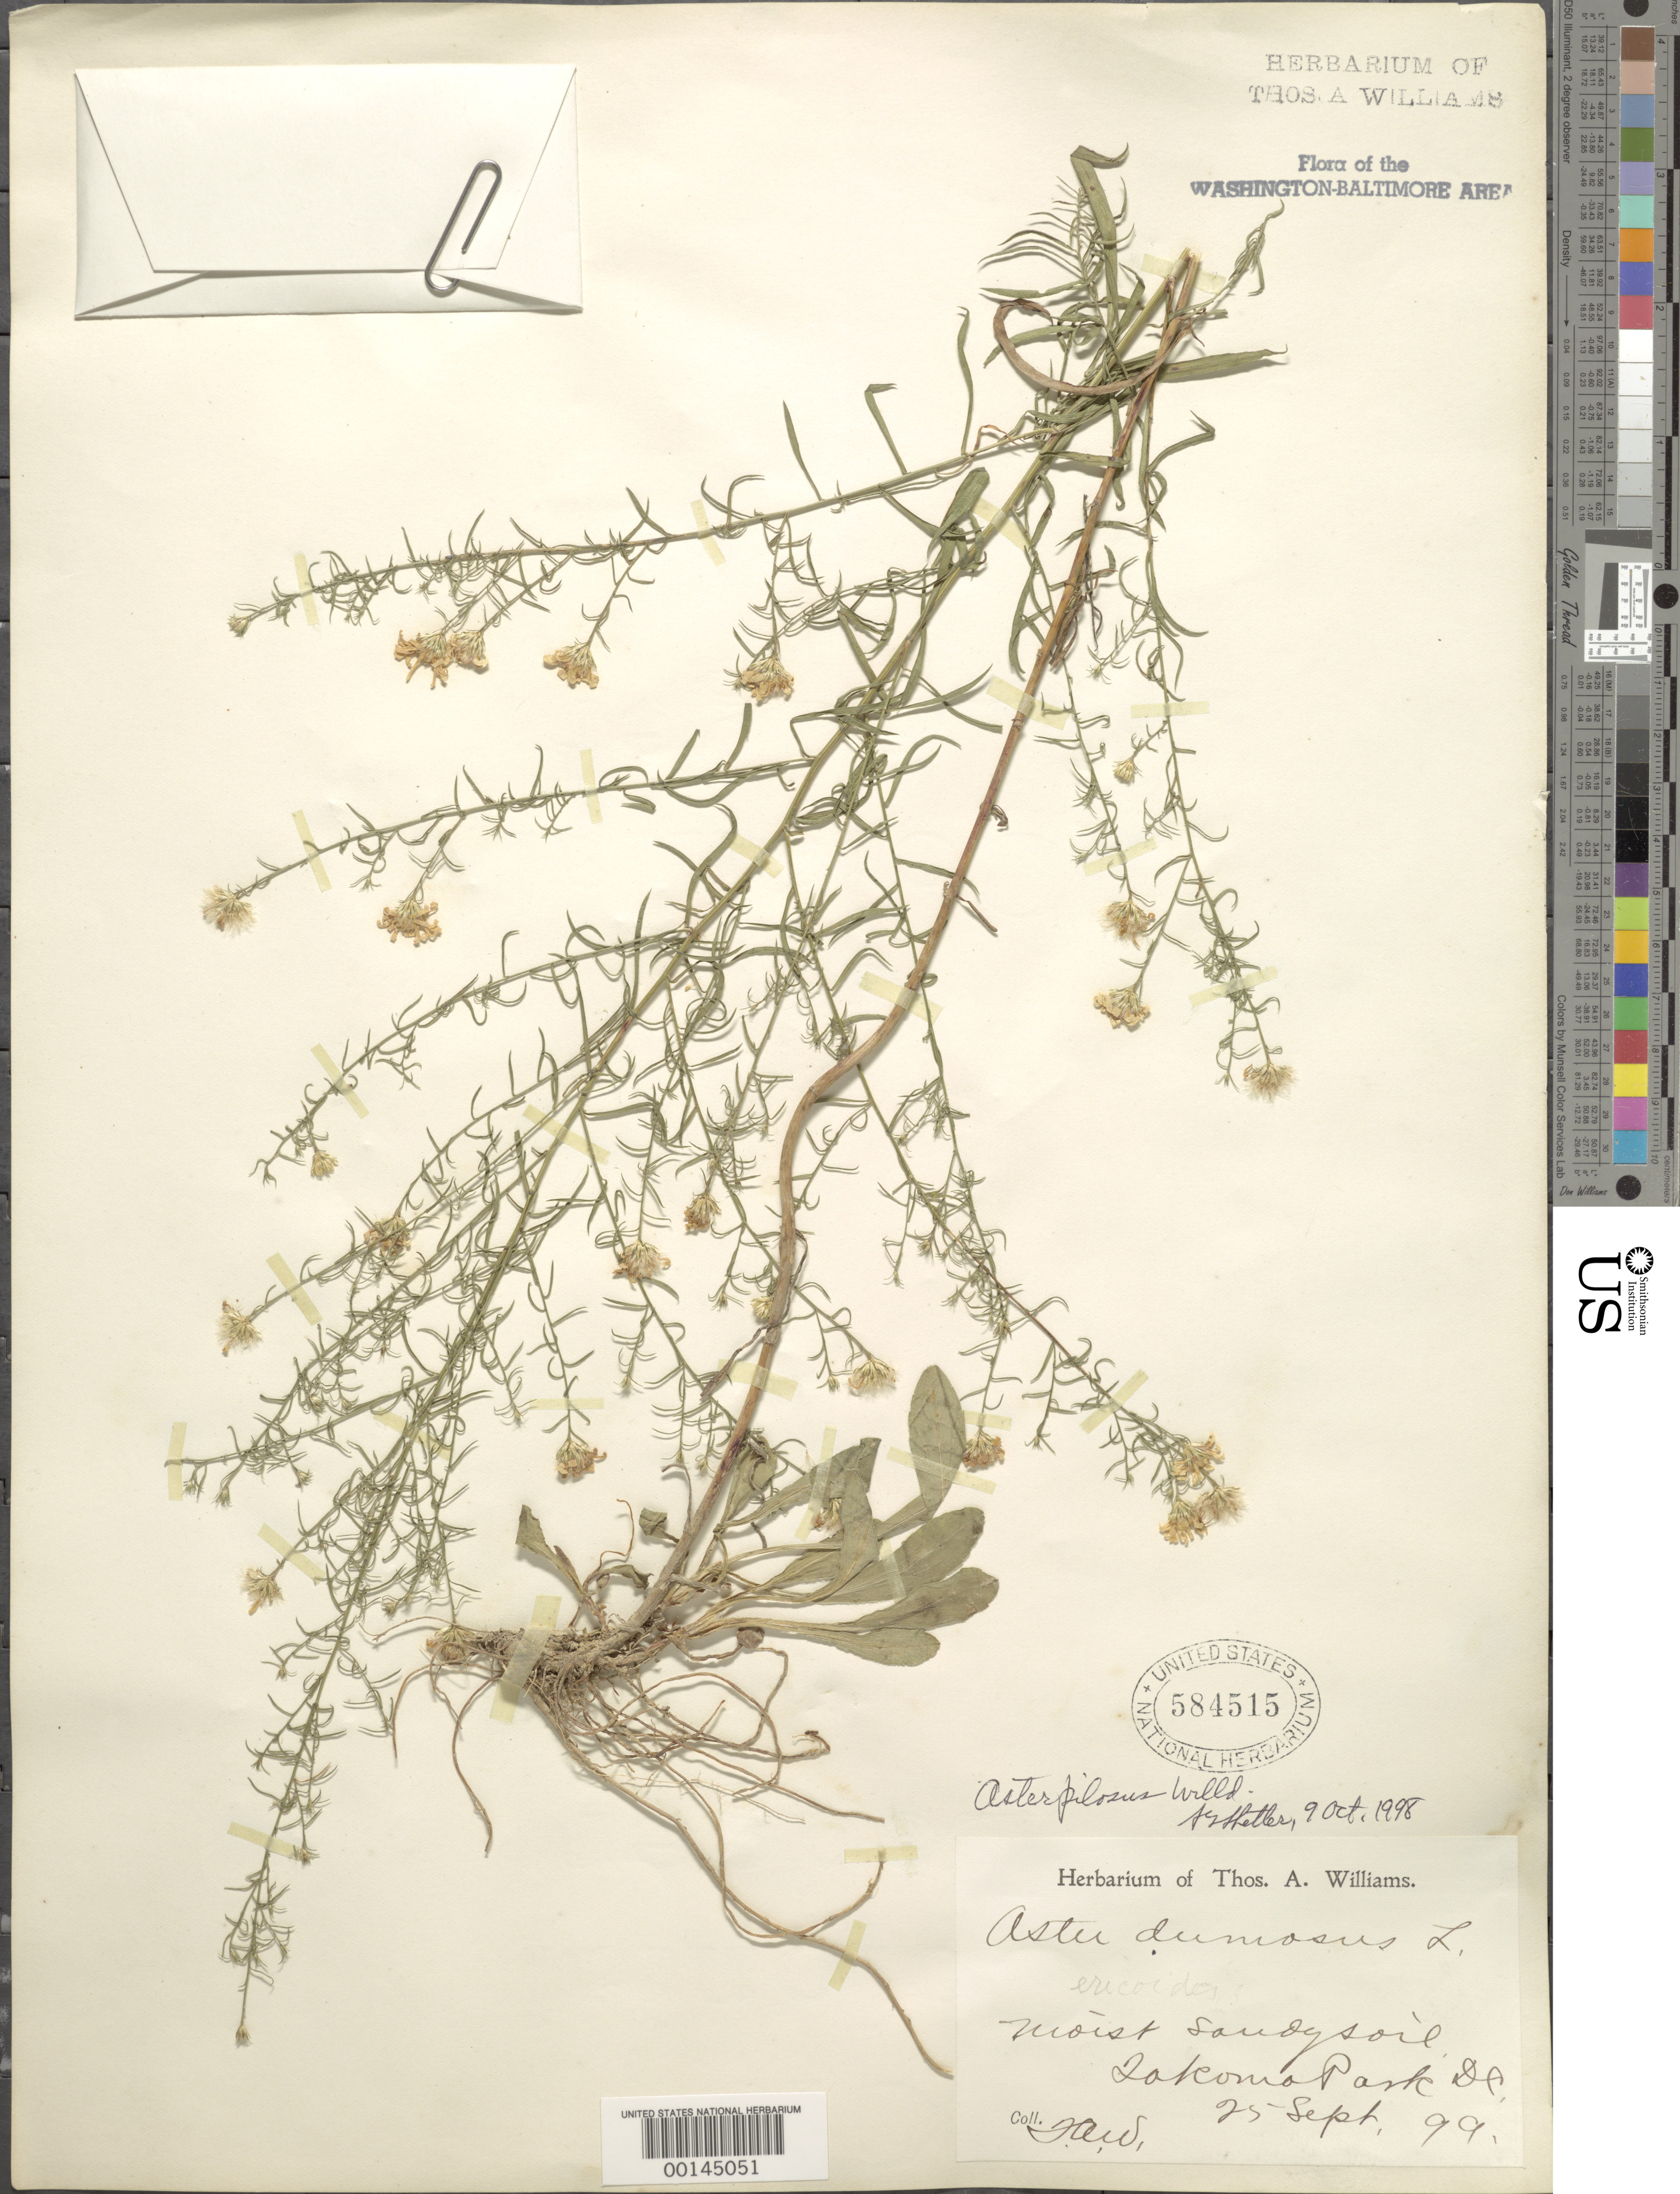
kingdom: Plantae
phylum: Tracheophyta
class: Magnoliopsida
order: Asterales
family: Asteraceae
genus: Symphyotrichum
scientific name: Symphyotrichum pilosum var. pringlei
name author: (A. Gray) G.L. Nesom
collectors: T. A. Williams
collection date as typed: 25 Sep 1899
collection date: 1899-09-25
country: United States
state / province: District of Columbia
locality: Takoma Park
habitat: Moist sandy soil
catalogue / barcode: US 584515